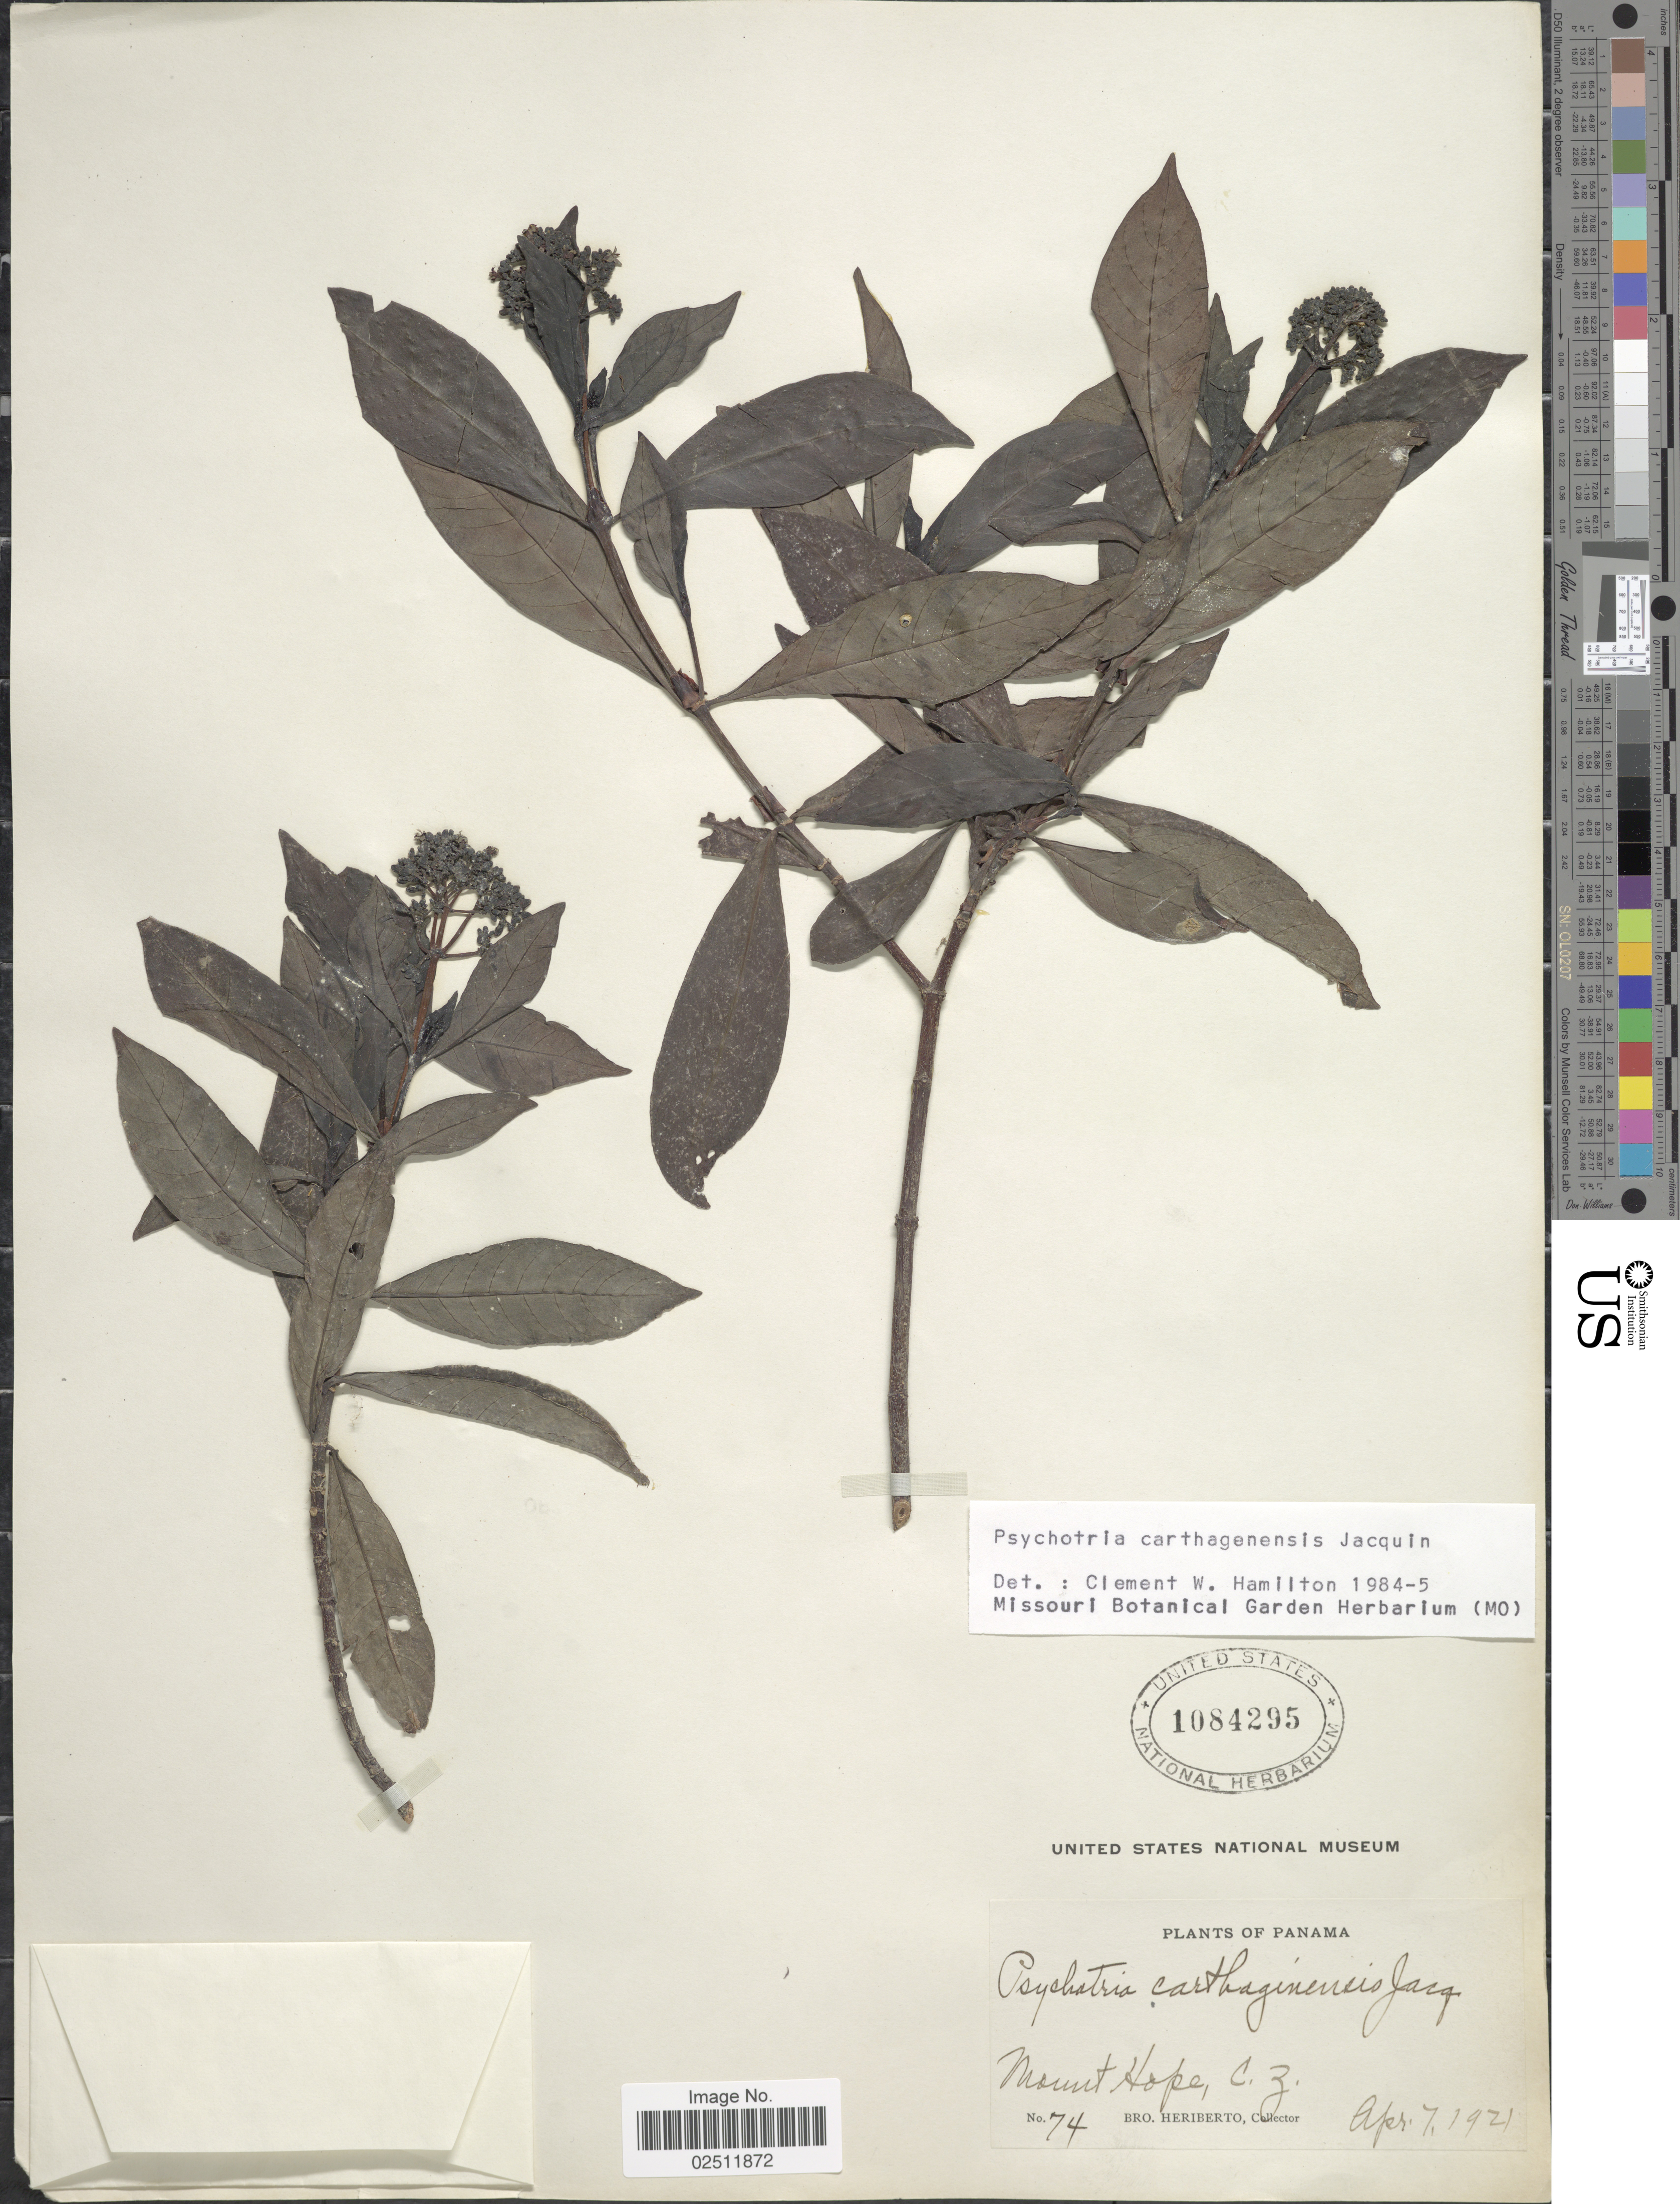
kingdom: Plantae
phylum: Tracheophyta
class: Magnoliopsida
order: Gentianales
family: Rubiaceae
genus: Psychotria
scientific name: Psychotria carthagenensis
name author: Jacq.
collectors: B. Heriberto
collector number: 74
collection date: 1921-04-07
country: Panama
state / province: Colón / Panamá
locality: Mount Hope, C.Z.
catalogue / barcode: US 1084295